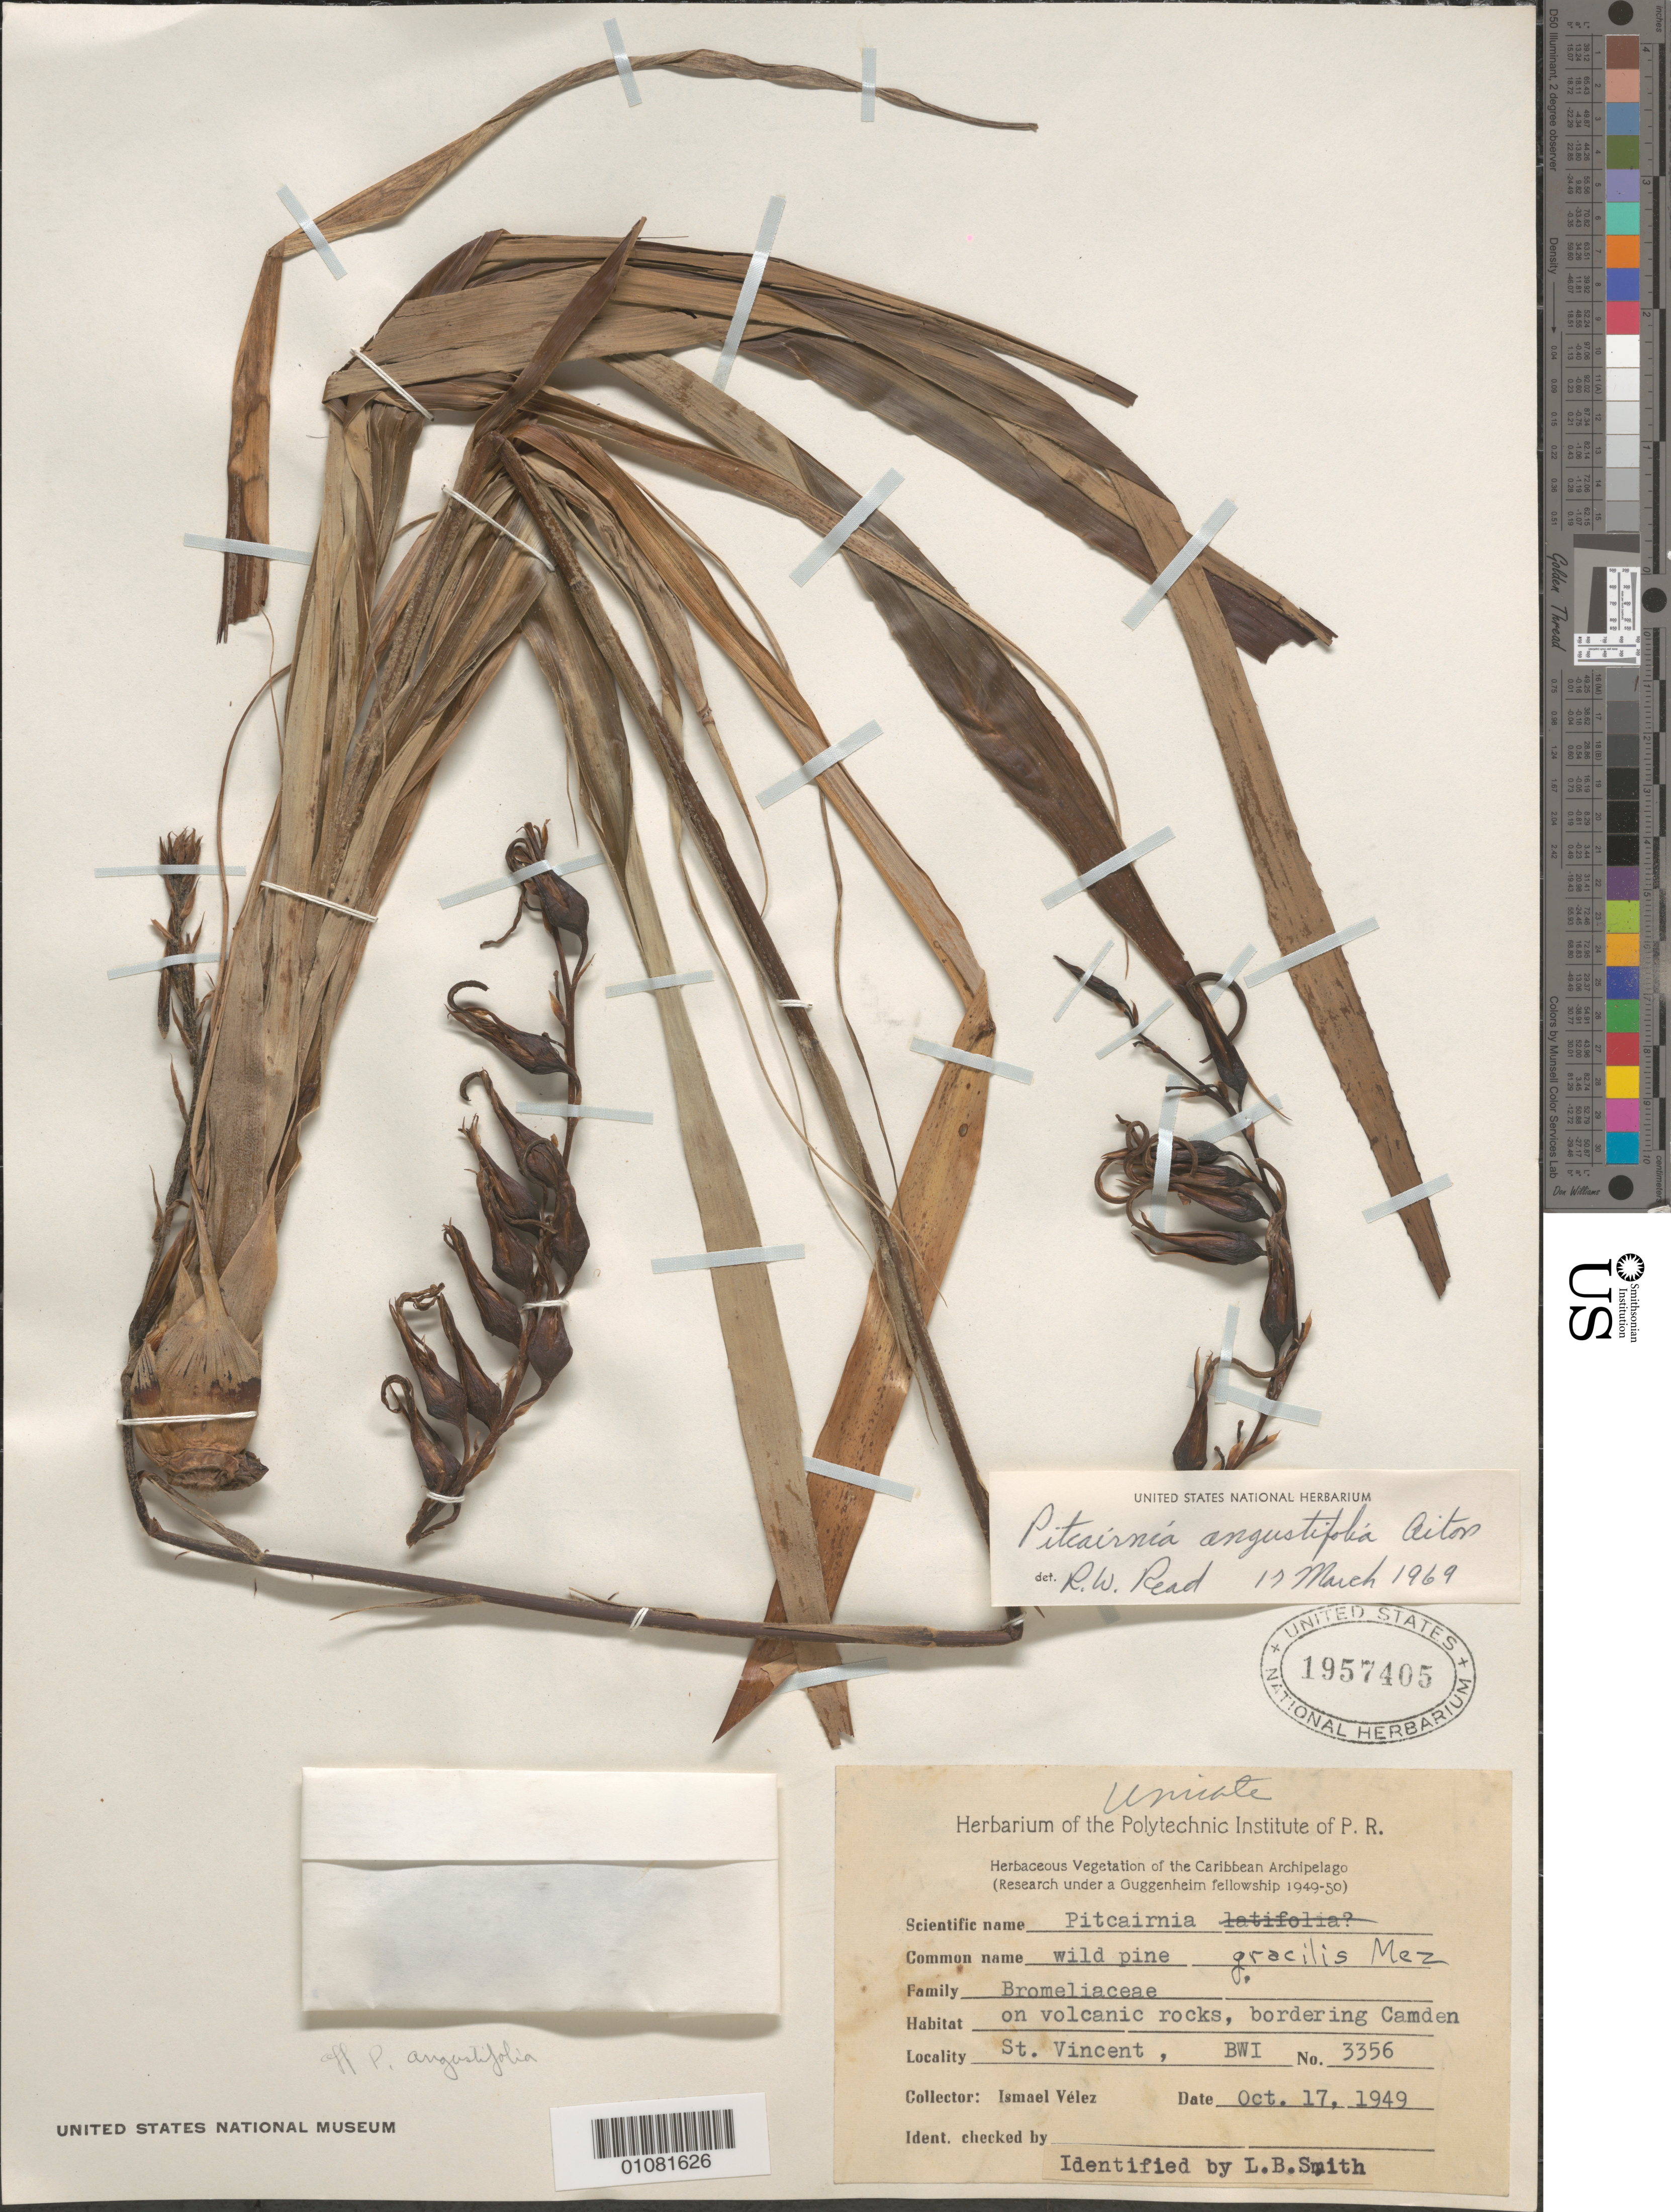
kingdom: Plantae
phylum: Tracheophyta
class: Liliopsida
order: Poales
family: Bromeliaceae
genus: Pitcairnia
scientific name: Pitcairnia angustifolia var. angustifolia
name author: Sol. ex Aiton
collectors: I. Velez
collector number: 3356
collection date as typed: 17 Oct 1949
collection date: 1949-10-17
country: St. Vincent - Grenadines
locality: on volcanic rocks, bordering Camden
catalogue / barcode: US 1957405